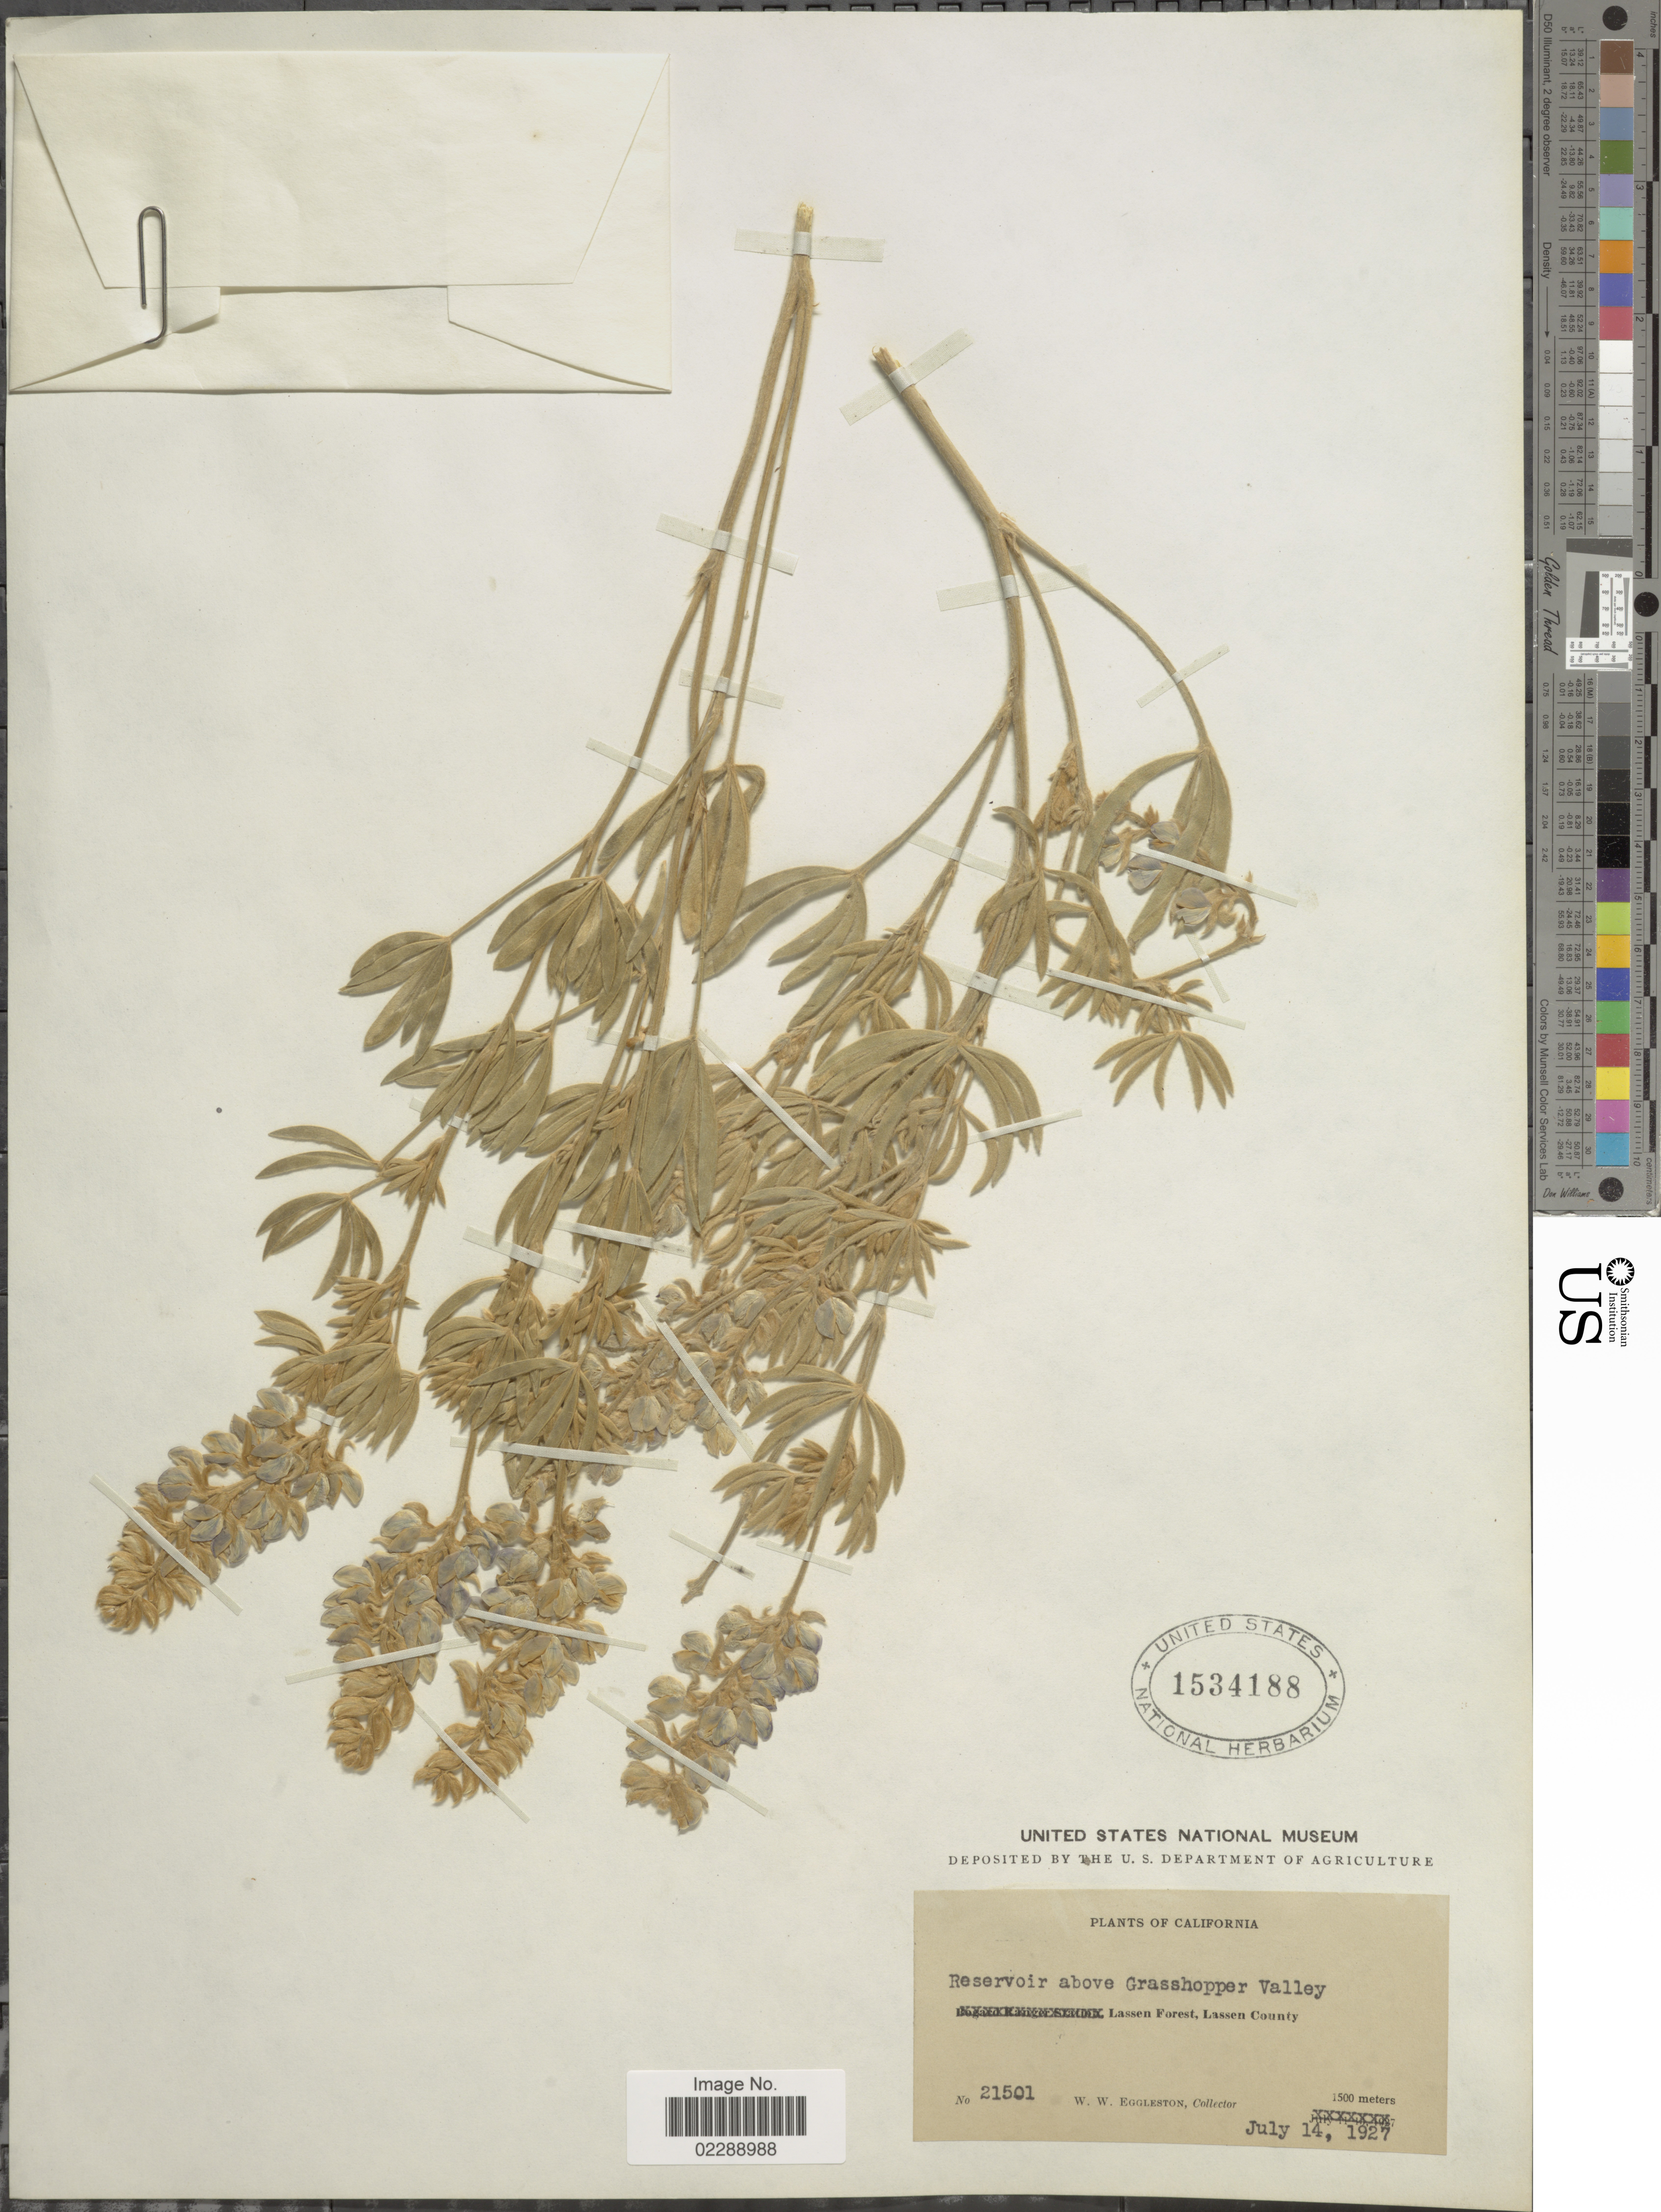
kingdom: Plantae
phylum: Tracheophyta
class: Magnoliopsida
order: Fabales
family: Fabaceae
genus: Lupinus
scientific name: Lupinus sp.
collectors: W. W. Eggleston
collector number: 21501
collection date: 1927-07-14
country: United States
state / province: California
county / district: Lassen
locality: Reservoir above Grasshopper Valley, Lassen Forest, Lassen County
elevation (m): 1500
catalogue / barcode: US 1534188